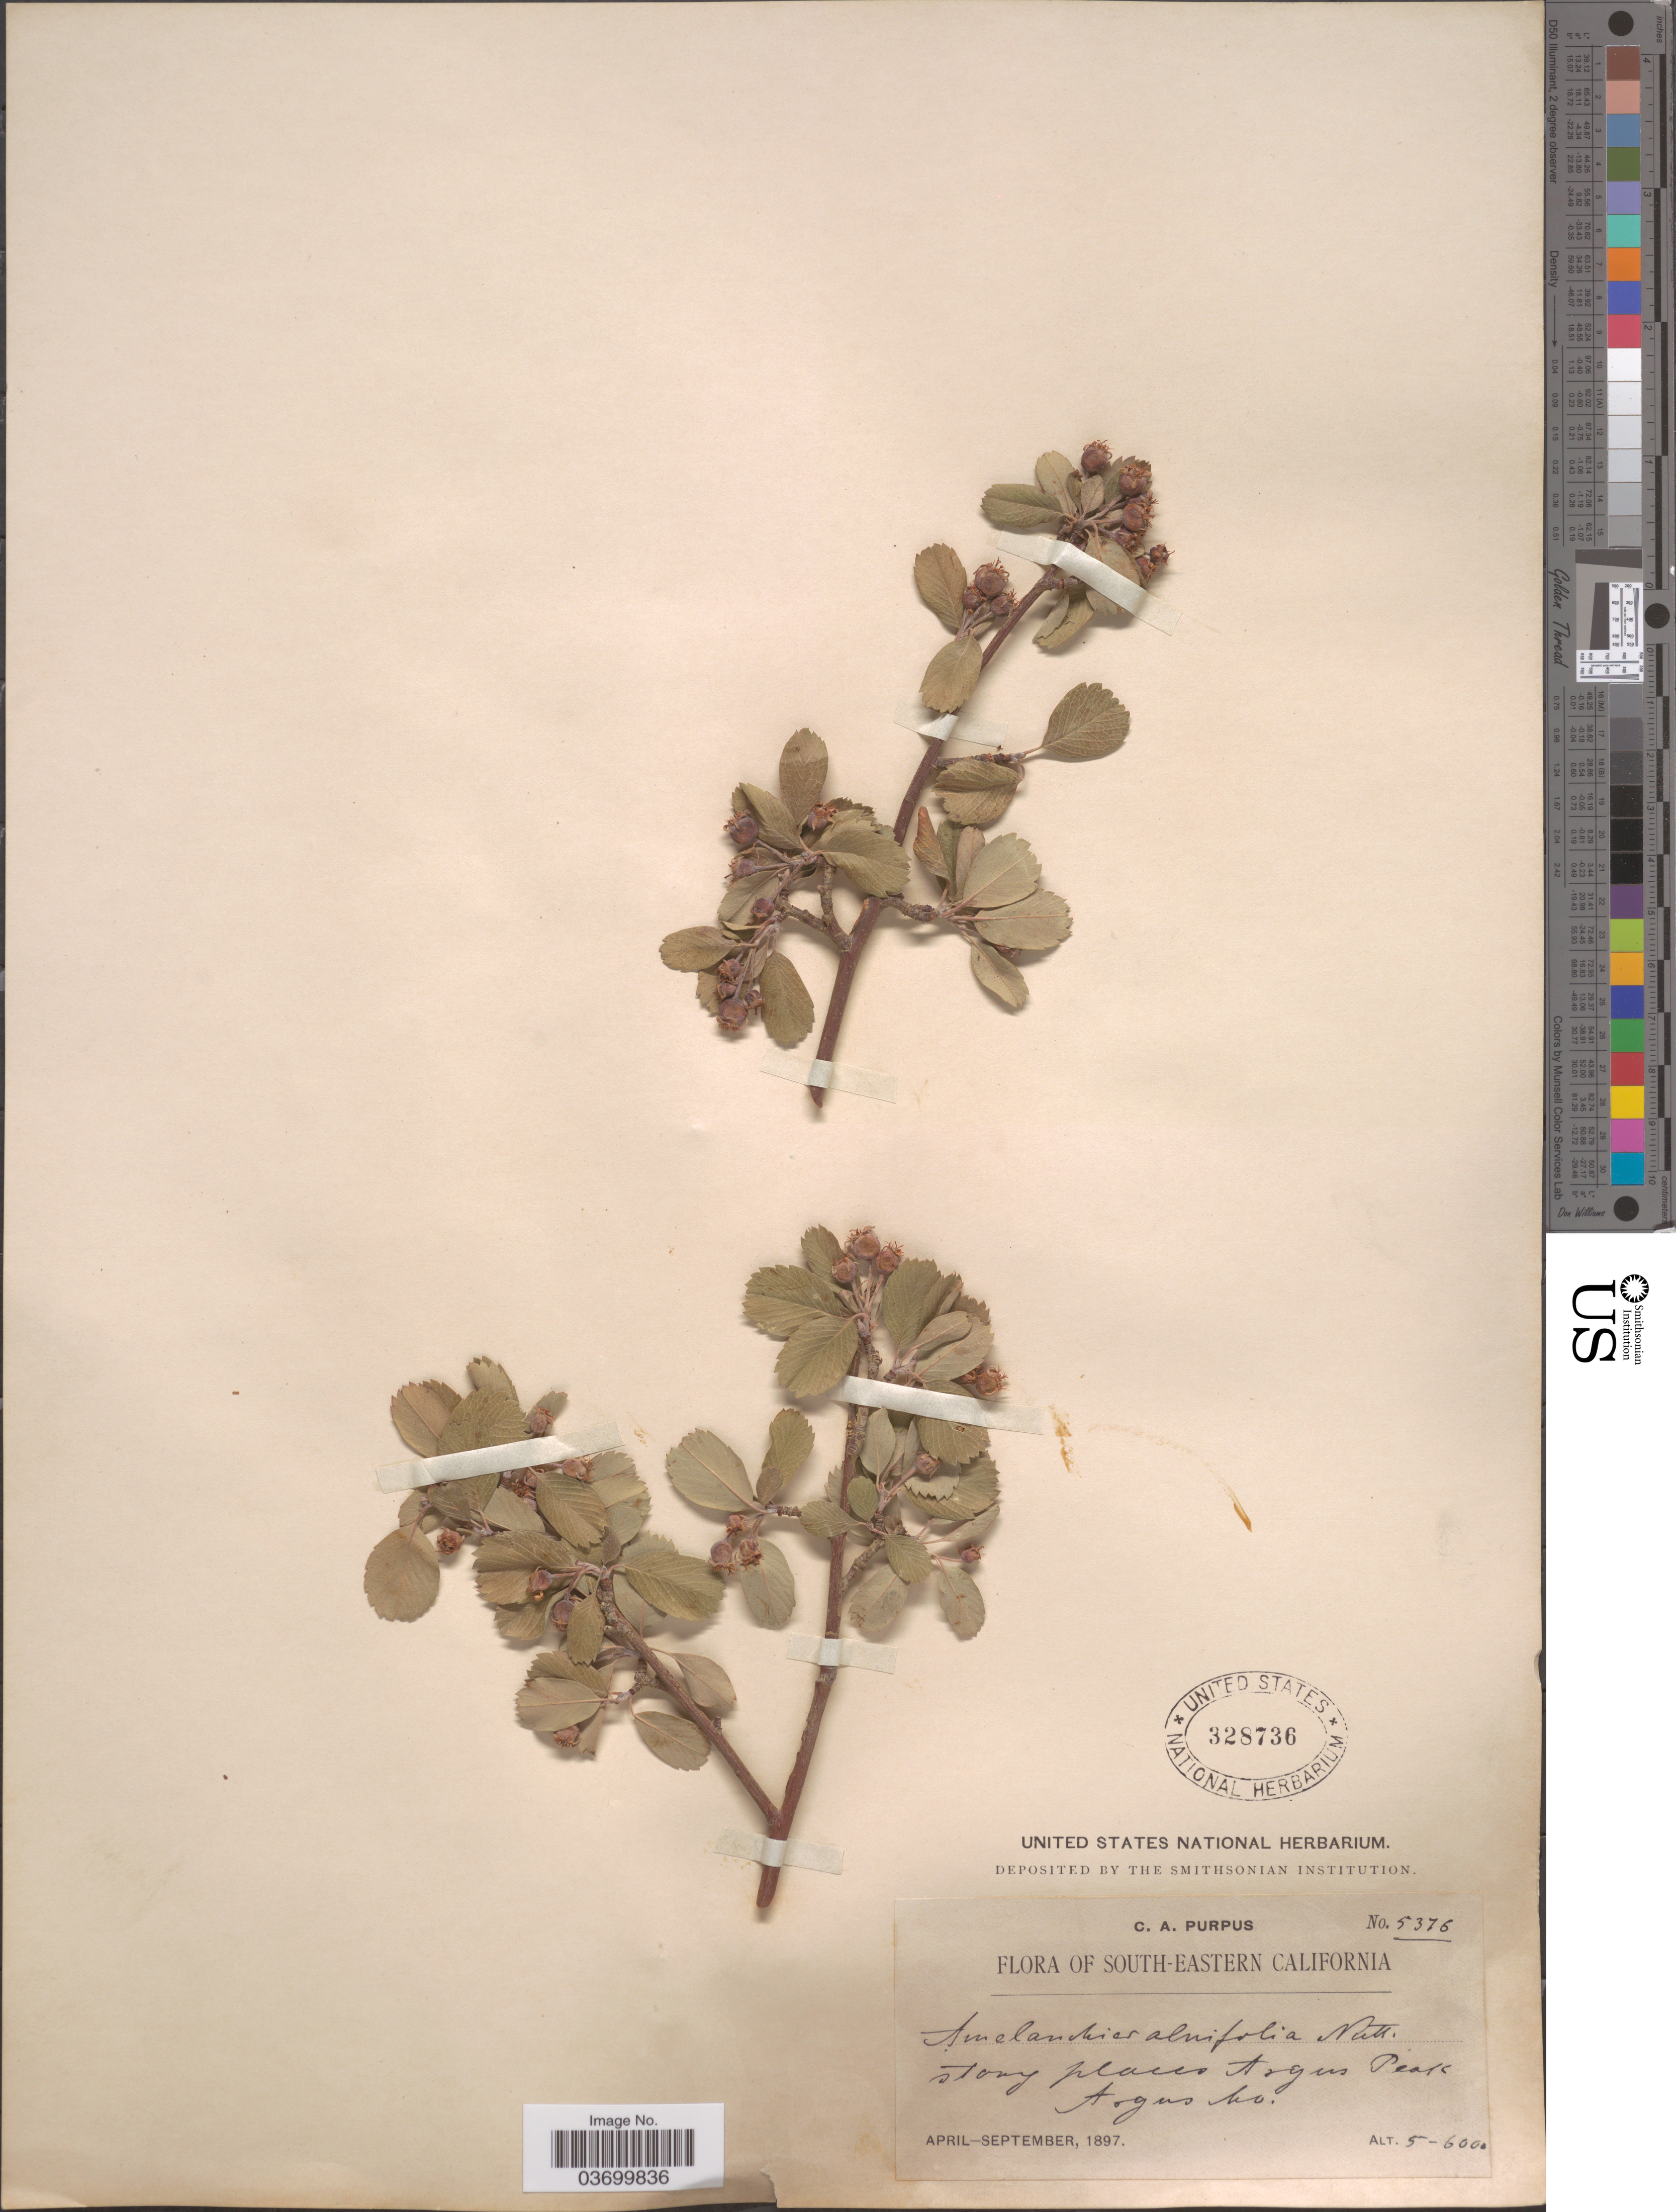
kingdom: Plantae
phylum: Tracheophyta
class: Magnoliopsida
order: Rosales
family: Rosaceae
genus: Amelanchier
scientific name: Amelanchier alnifolia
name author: (Nutt.) Nutt. ex M. Roem.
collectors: C. A. Purpus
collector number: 5376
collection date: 1897-04/1897-09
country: United States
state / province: California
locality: South-Eastern California. Stony places Argus Peak. Argus Co.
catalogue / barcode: US 328736